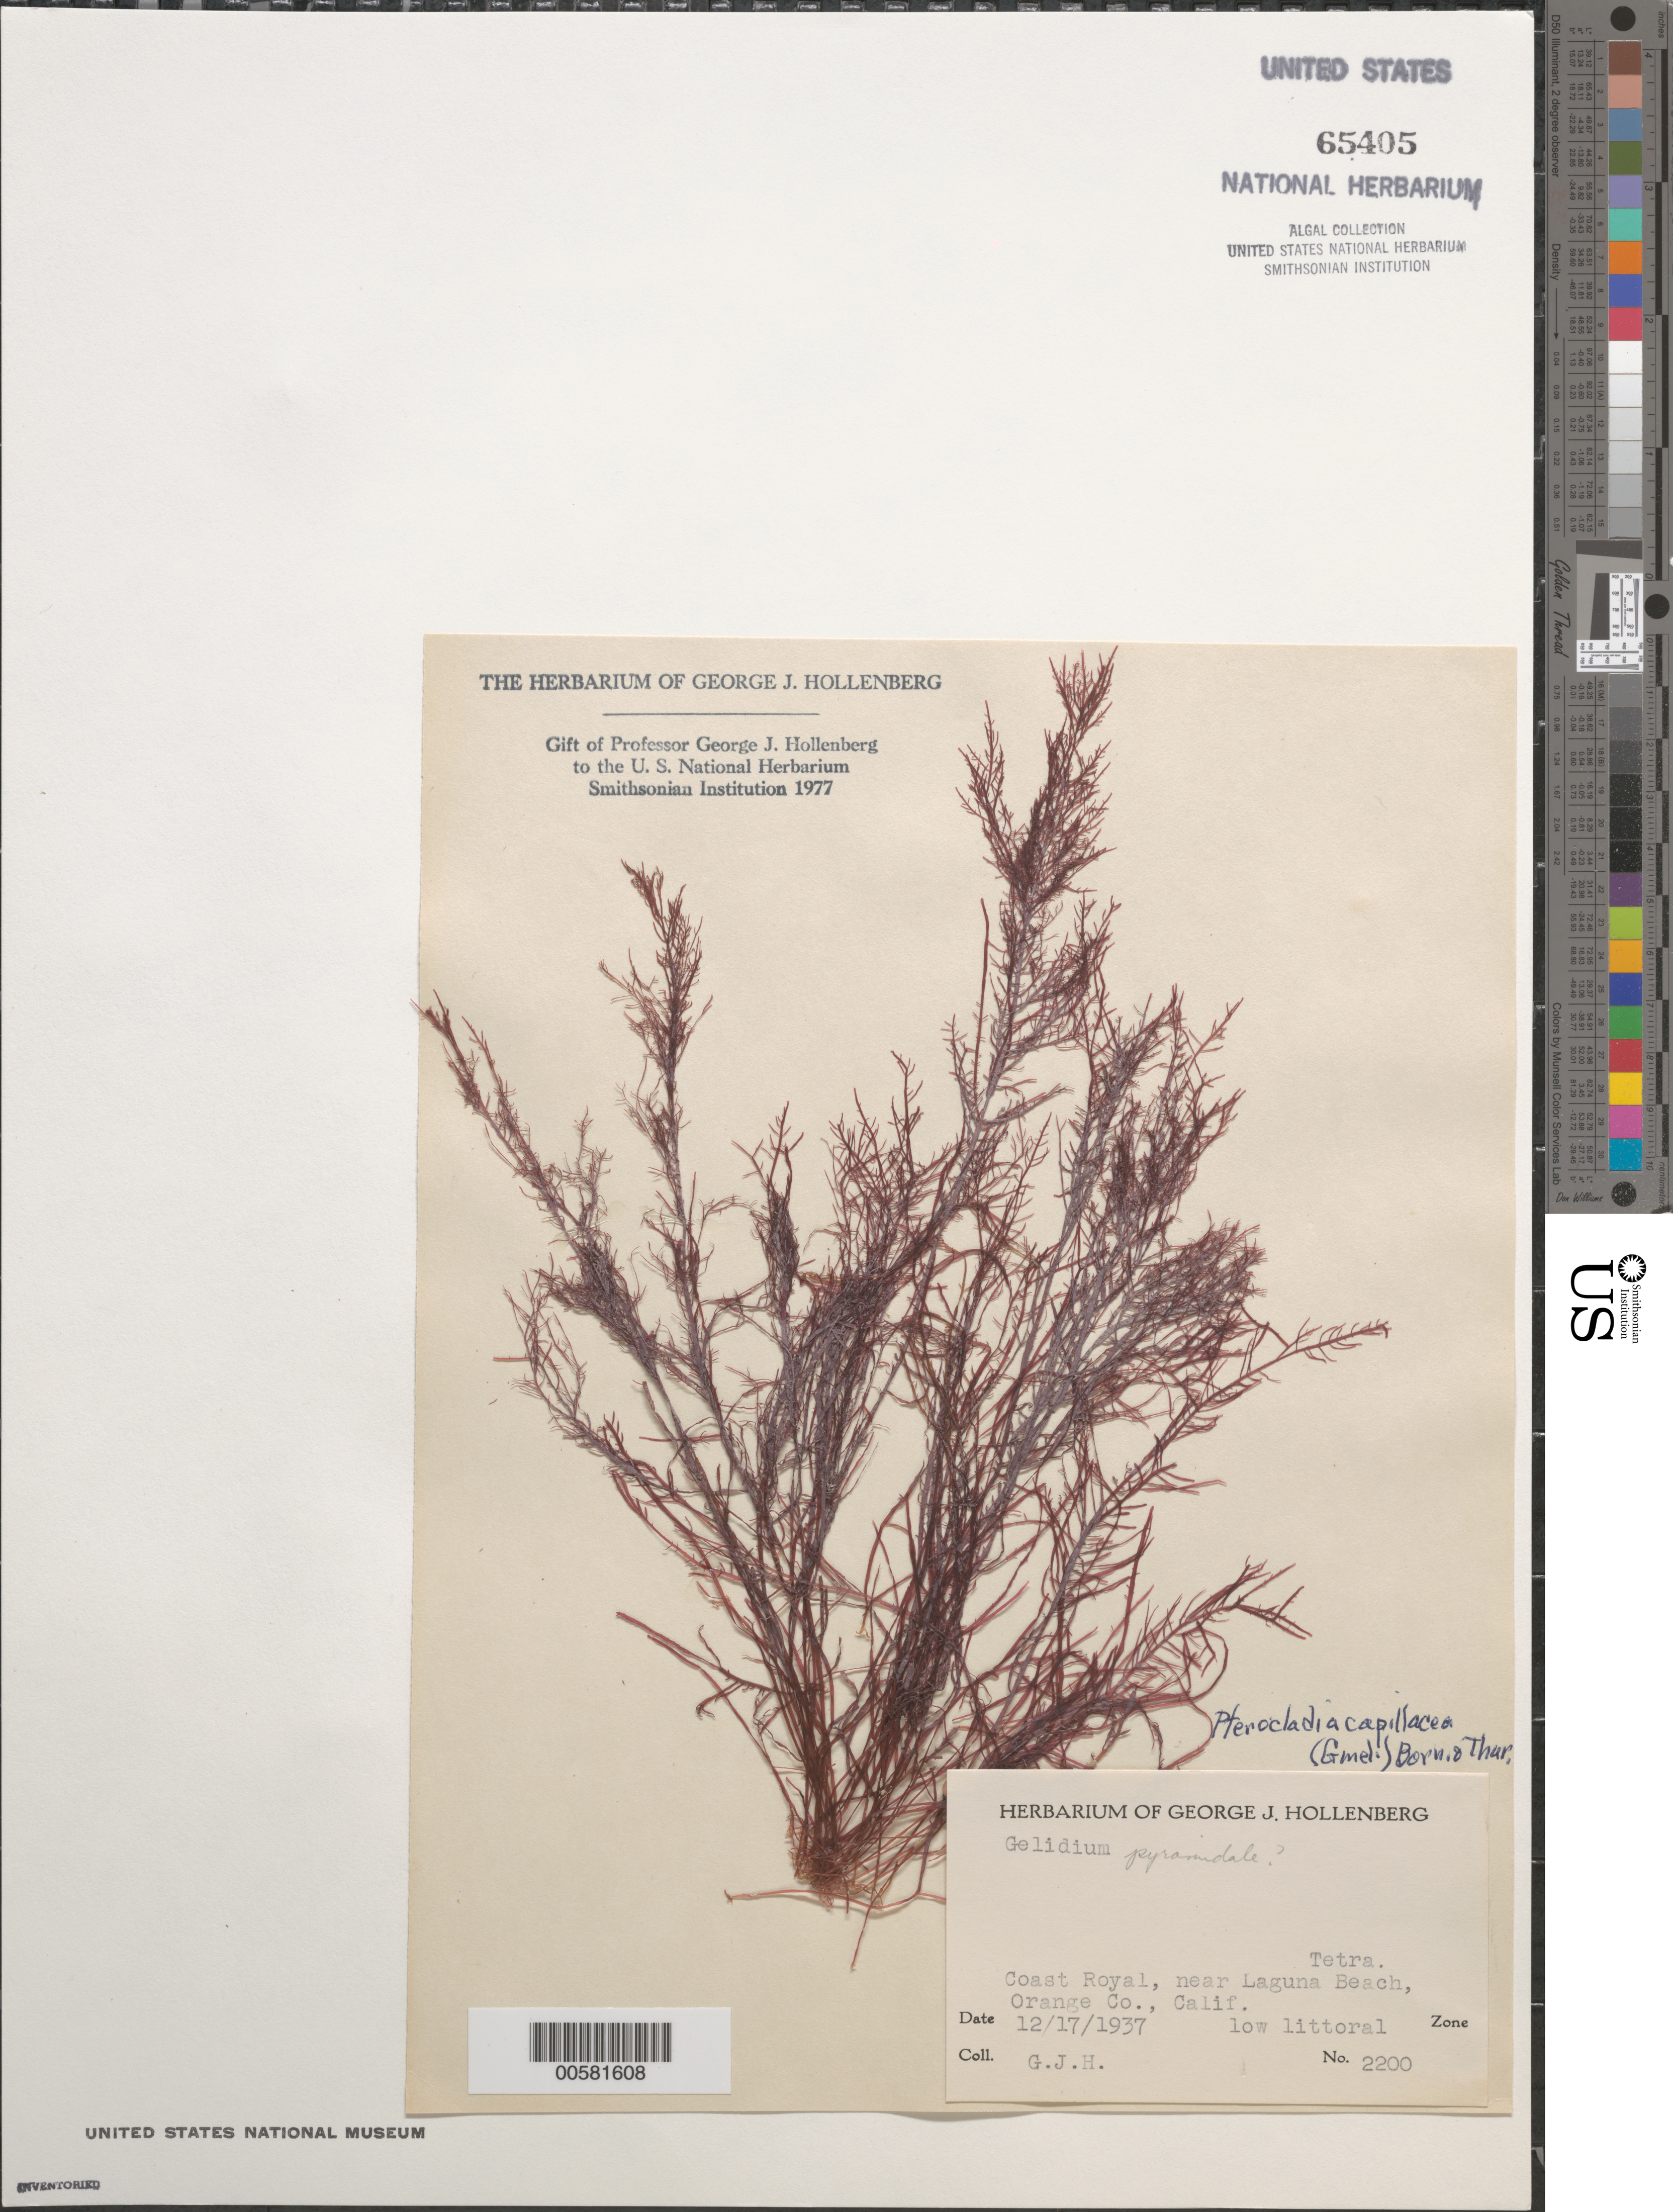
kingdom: Plantae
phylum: Rhodophyta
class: Florideophyceae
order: Gelidiales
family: Pterocladiaceae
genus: Pterocladiella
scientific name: Pterocladiella capillacea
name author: (S.G. Gmel.) Santelices & Hommers.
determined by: Algae name updating Project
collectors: G. Hollenberg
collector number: GJH 2200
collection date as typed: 17 Dec 1937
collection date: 1937-12-17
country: United States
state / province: California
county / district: Orange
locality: Coast Royal, near Laguna Beach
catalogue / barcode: US 65405